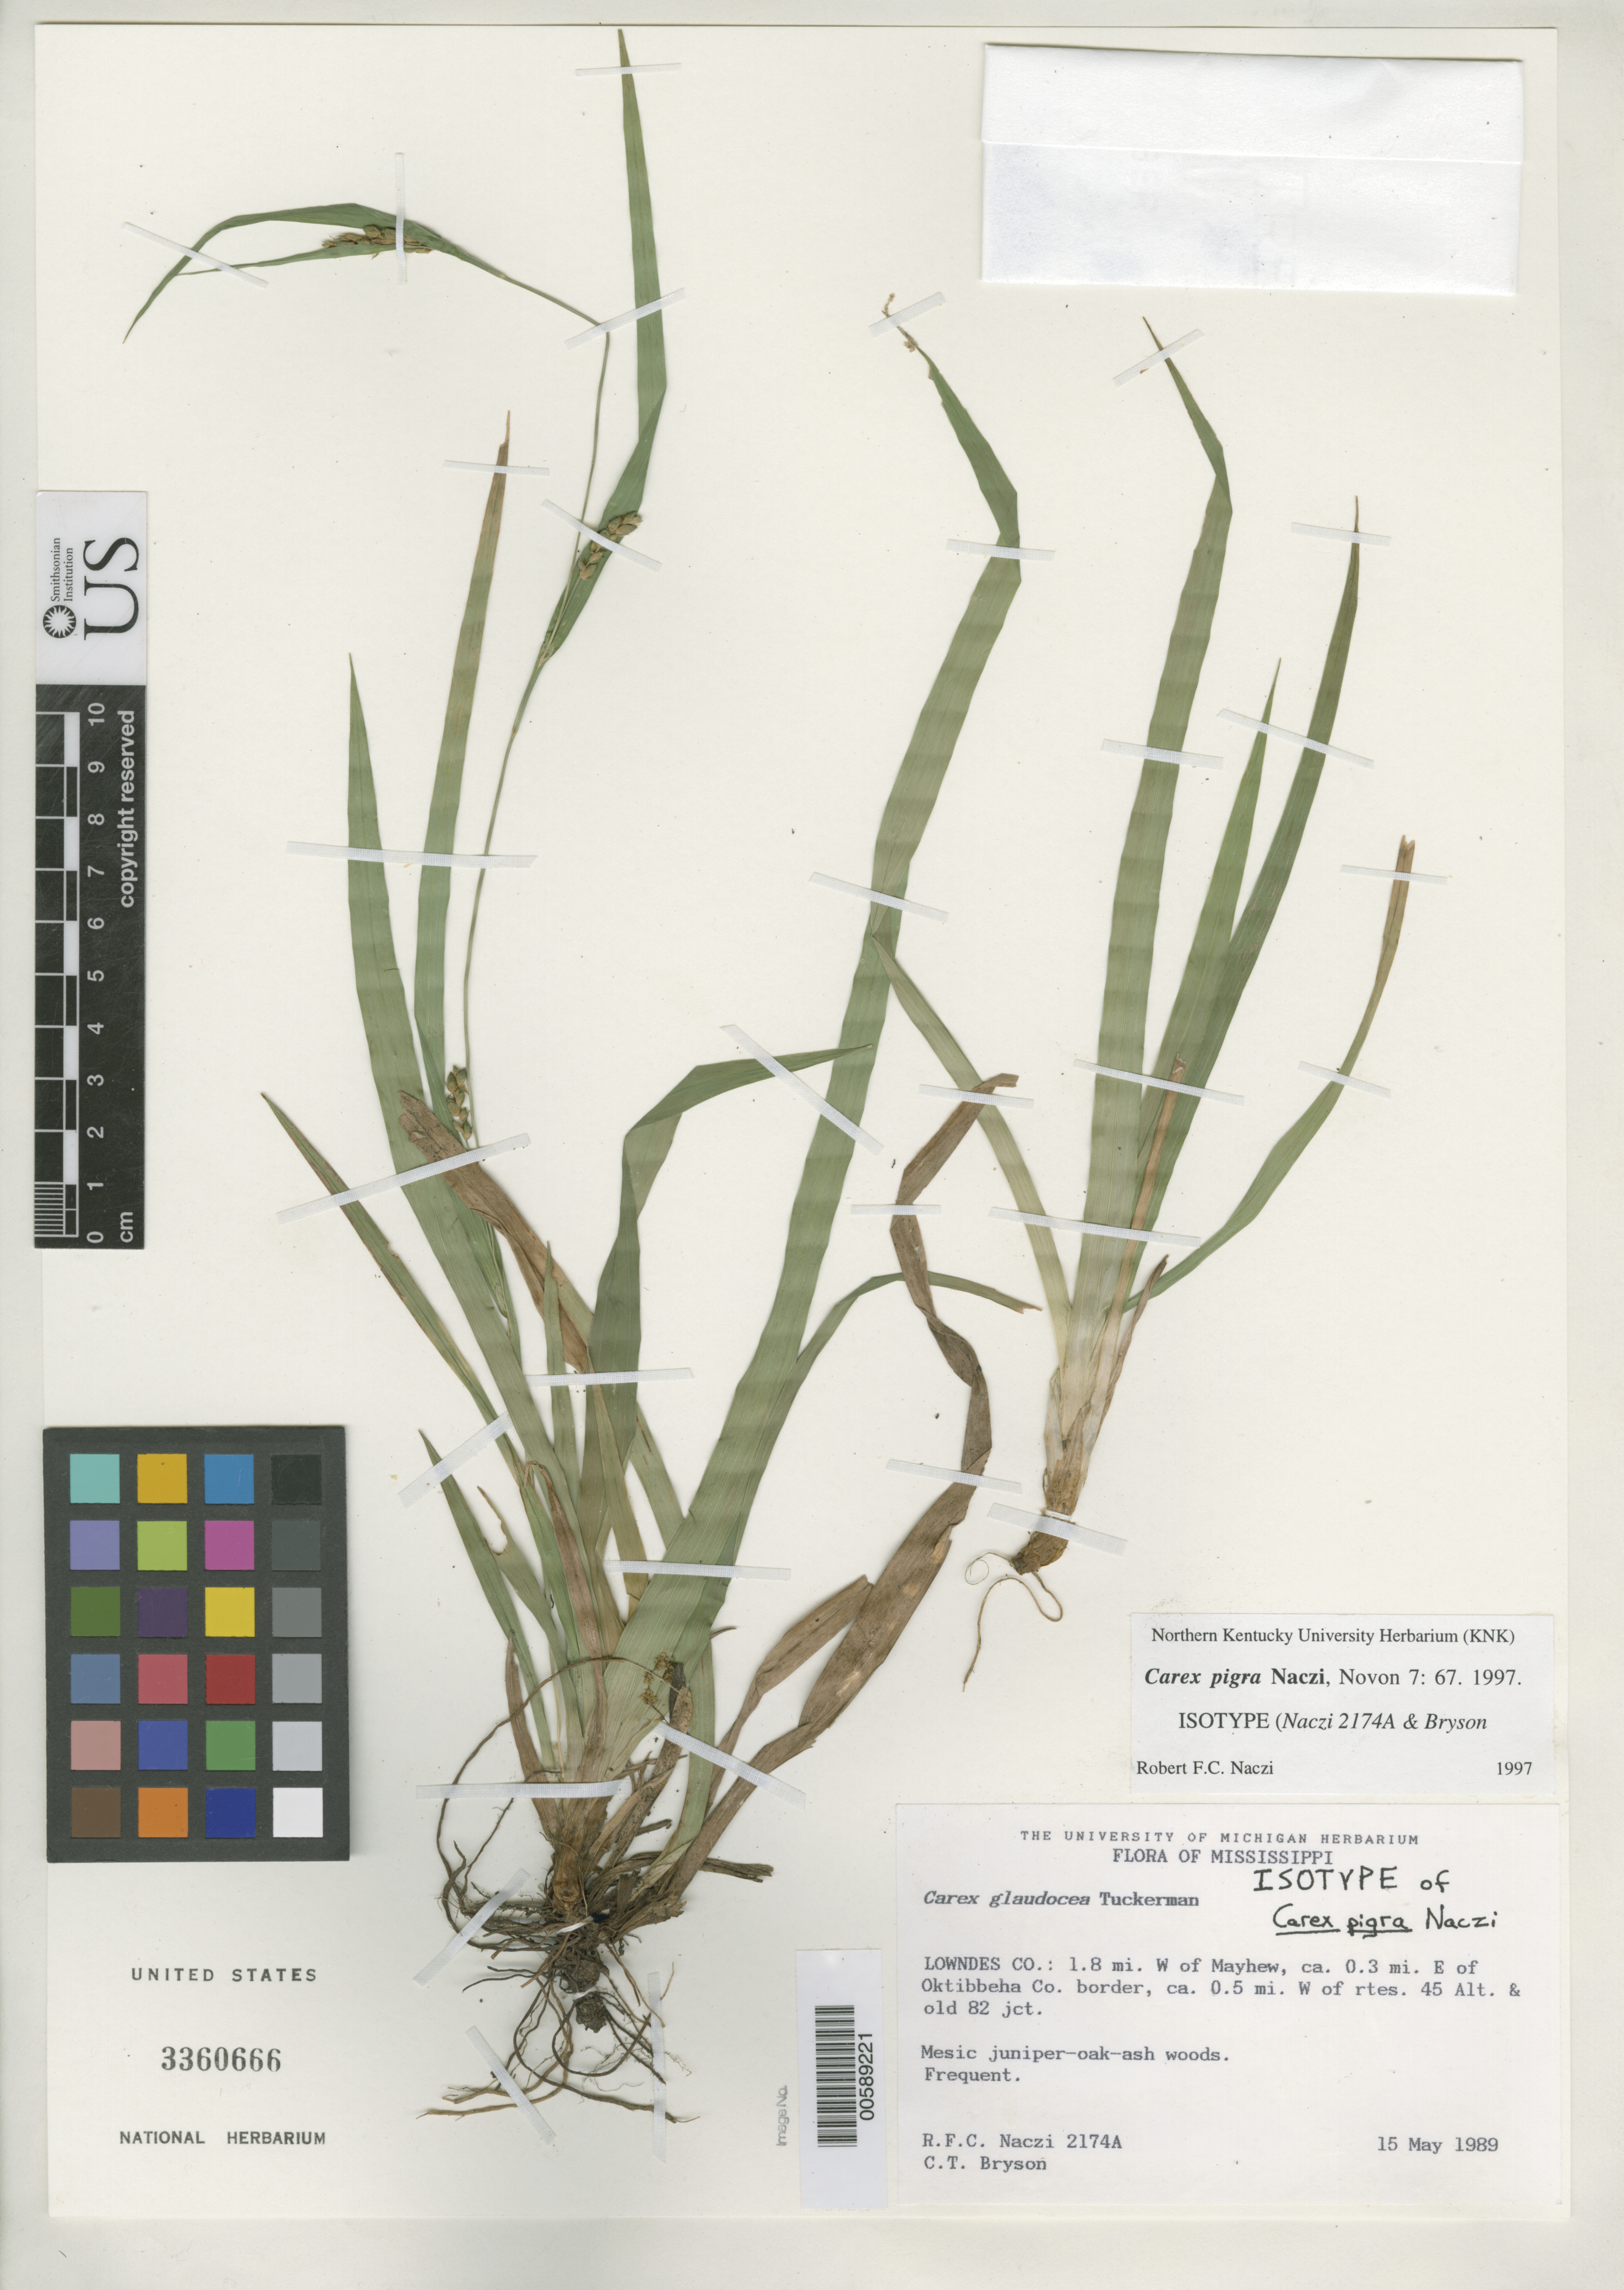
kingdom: Plantae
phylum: Tracheophyta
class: Liliopsida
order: Poales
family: Cyperaceae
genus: Carex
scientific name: Carex pigra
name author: Naczi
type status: Isotype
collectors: R. F. C. Naczi & C. Bryson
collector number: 2174 a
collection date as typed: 15 May 1989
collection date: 1989-05-15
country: United States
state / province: Mississippi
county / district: Lowndes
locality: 1.8 mi W of Mayhew, ca. 0.3 mi E of Oktibbeha Co. border, ca. 0.5 mi W of Routes 45 alt. & old 82 Jct.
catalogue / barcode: US 3360666